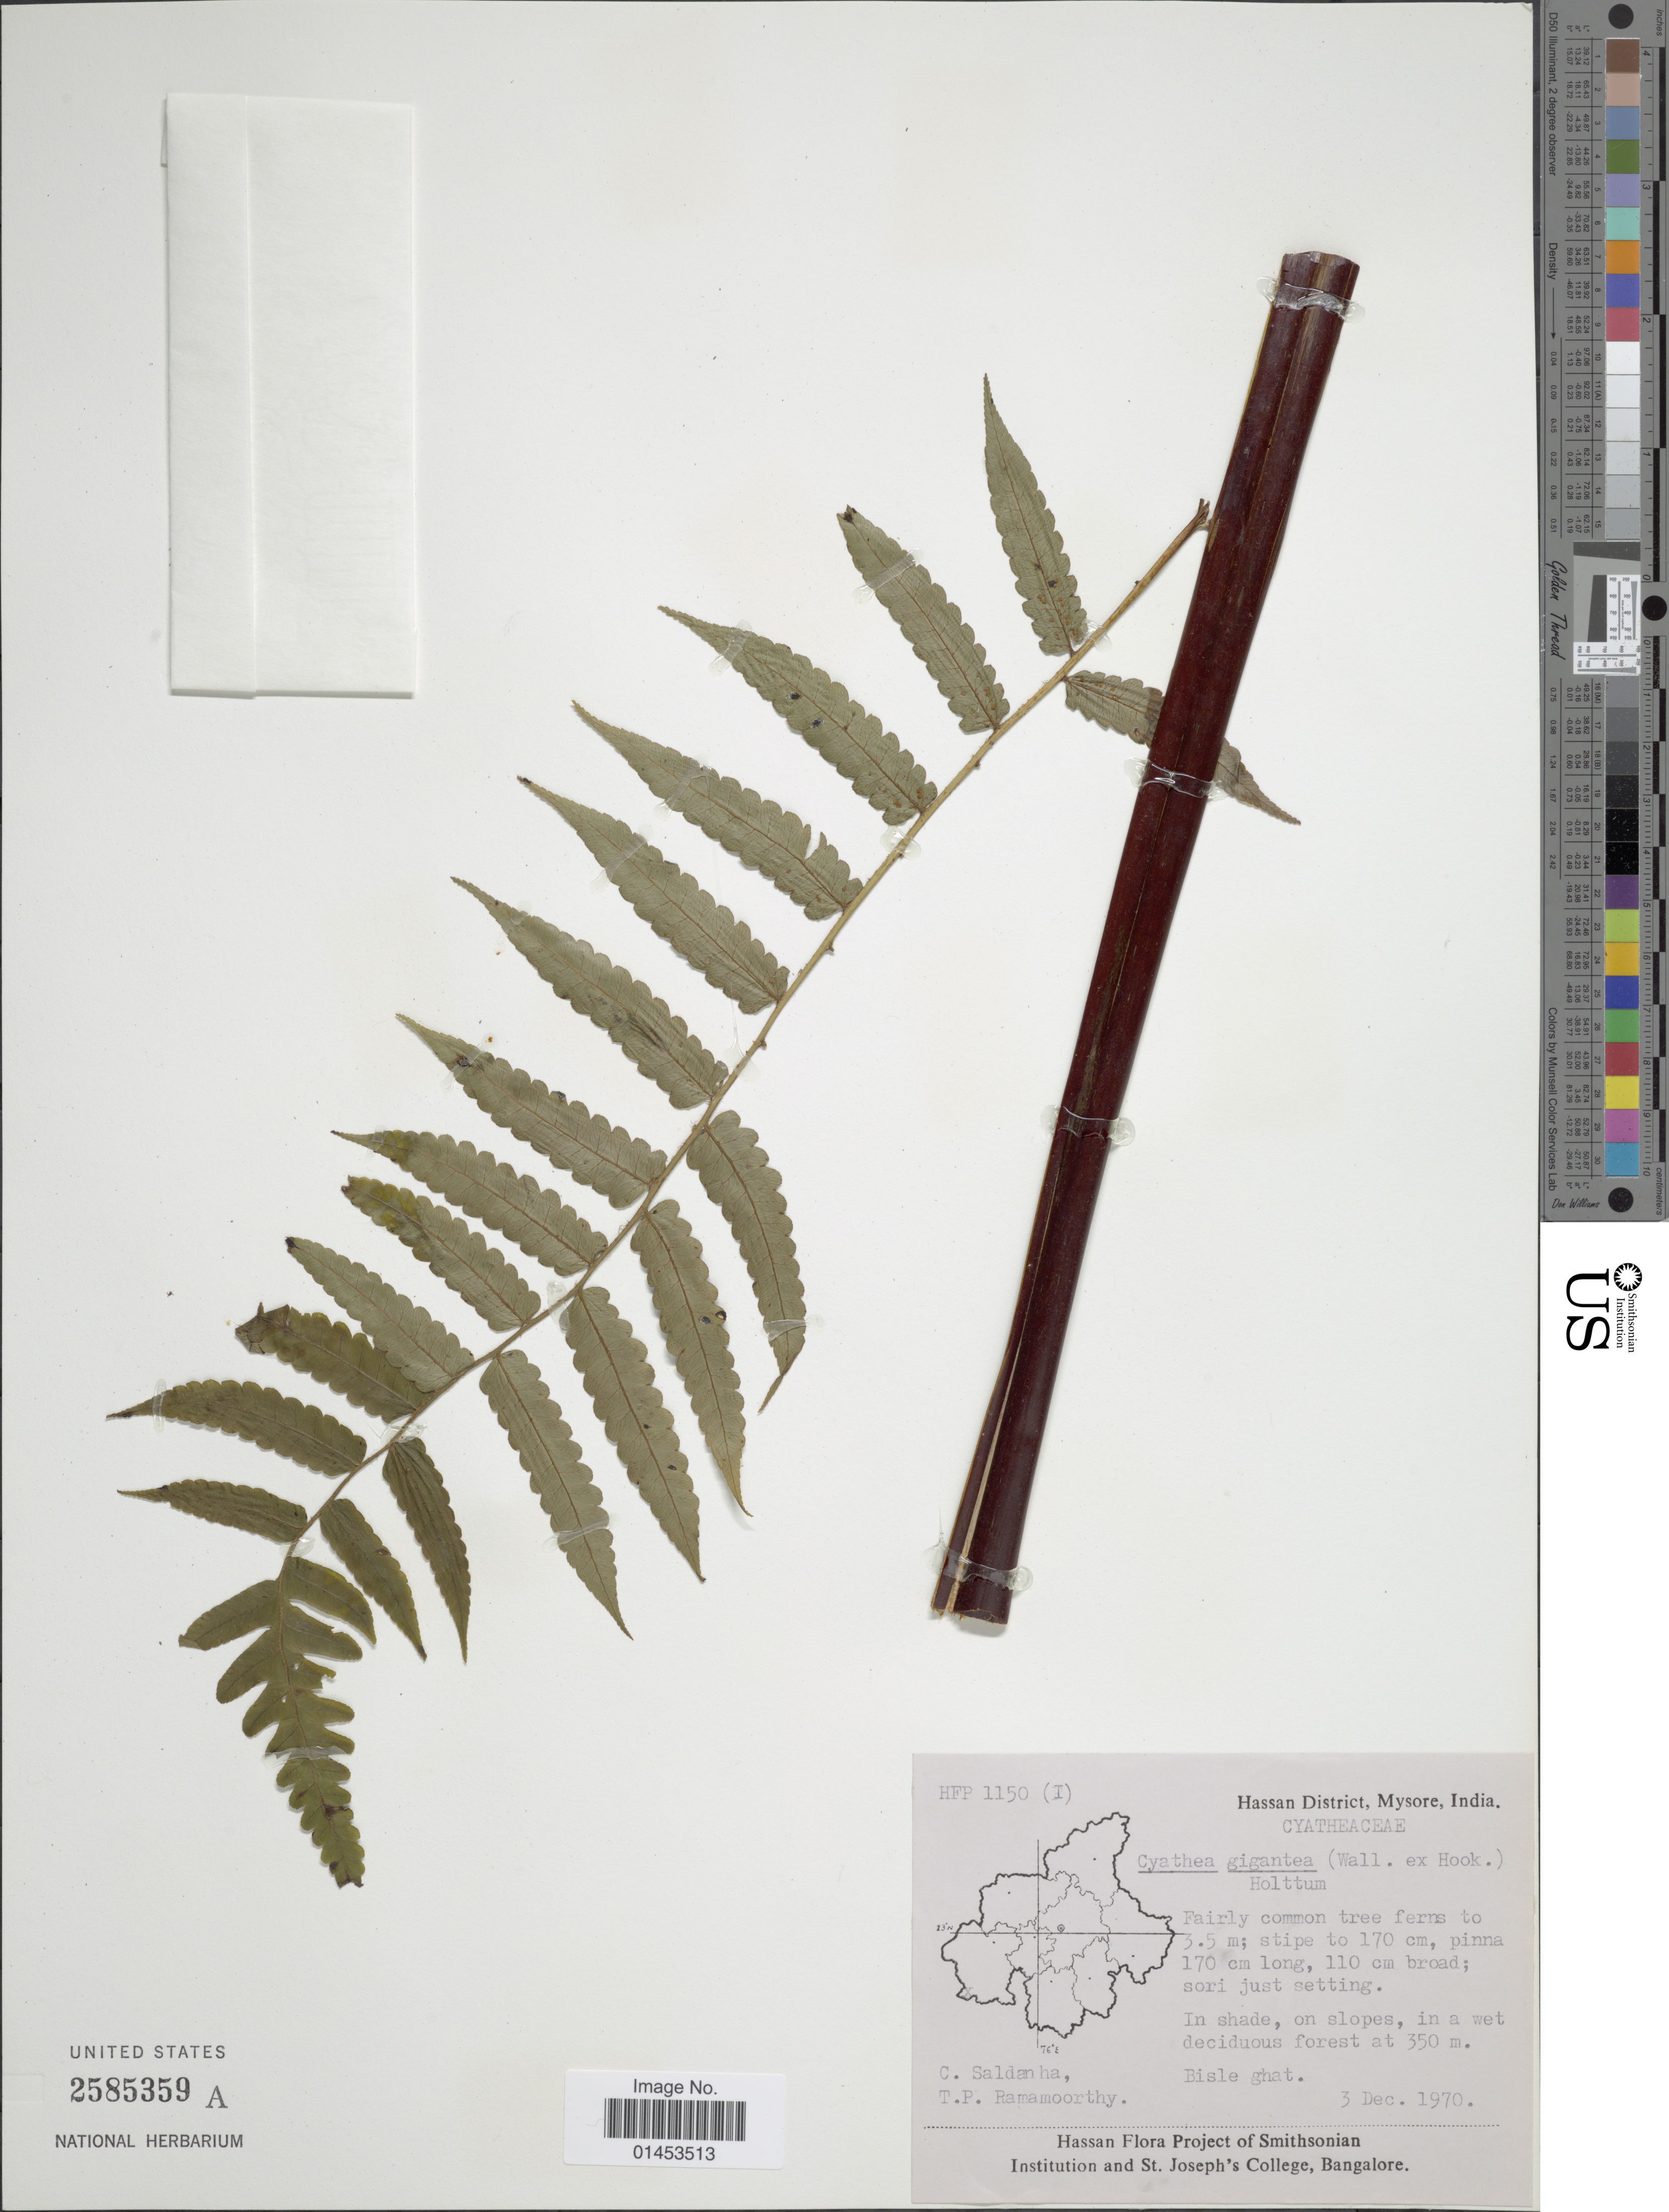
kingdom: Plantae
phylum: Tracheophyta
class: Polypodiopsida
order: Cyatheales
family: Cyatheaceae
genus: Cyathea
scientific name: Cyathea gigantea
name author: (Wall. ex Hook.) Holttum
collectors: C. Saldanha & T. P. Ramamoorthy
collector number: HFP1150(1)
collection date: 1970-12-03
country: India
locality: Hassan District, Mysore, India, in shade on slopes, Bisle Ghat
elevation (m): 350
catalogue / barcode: US 2585359A